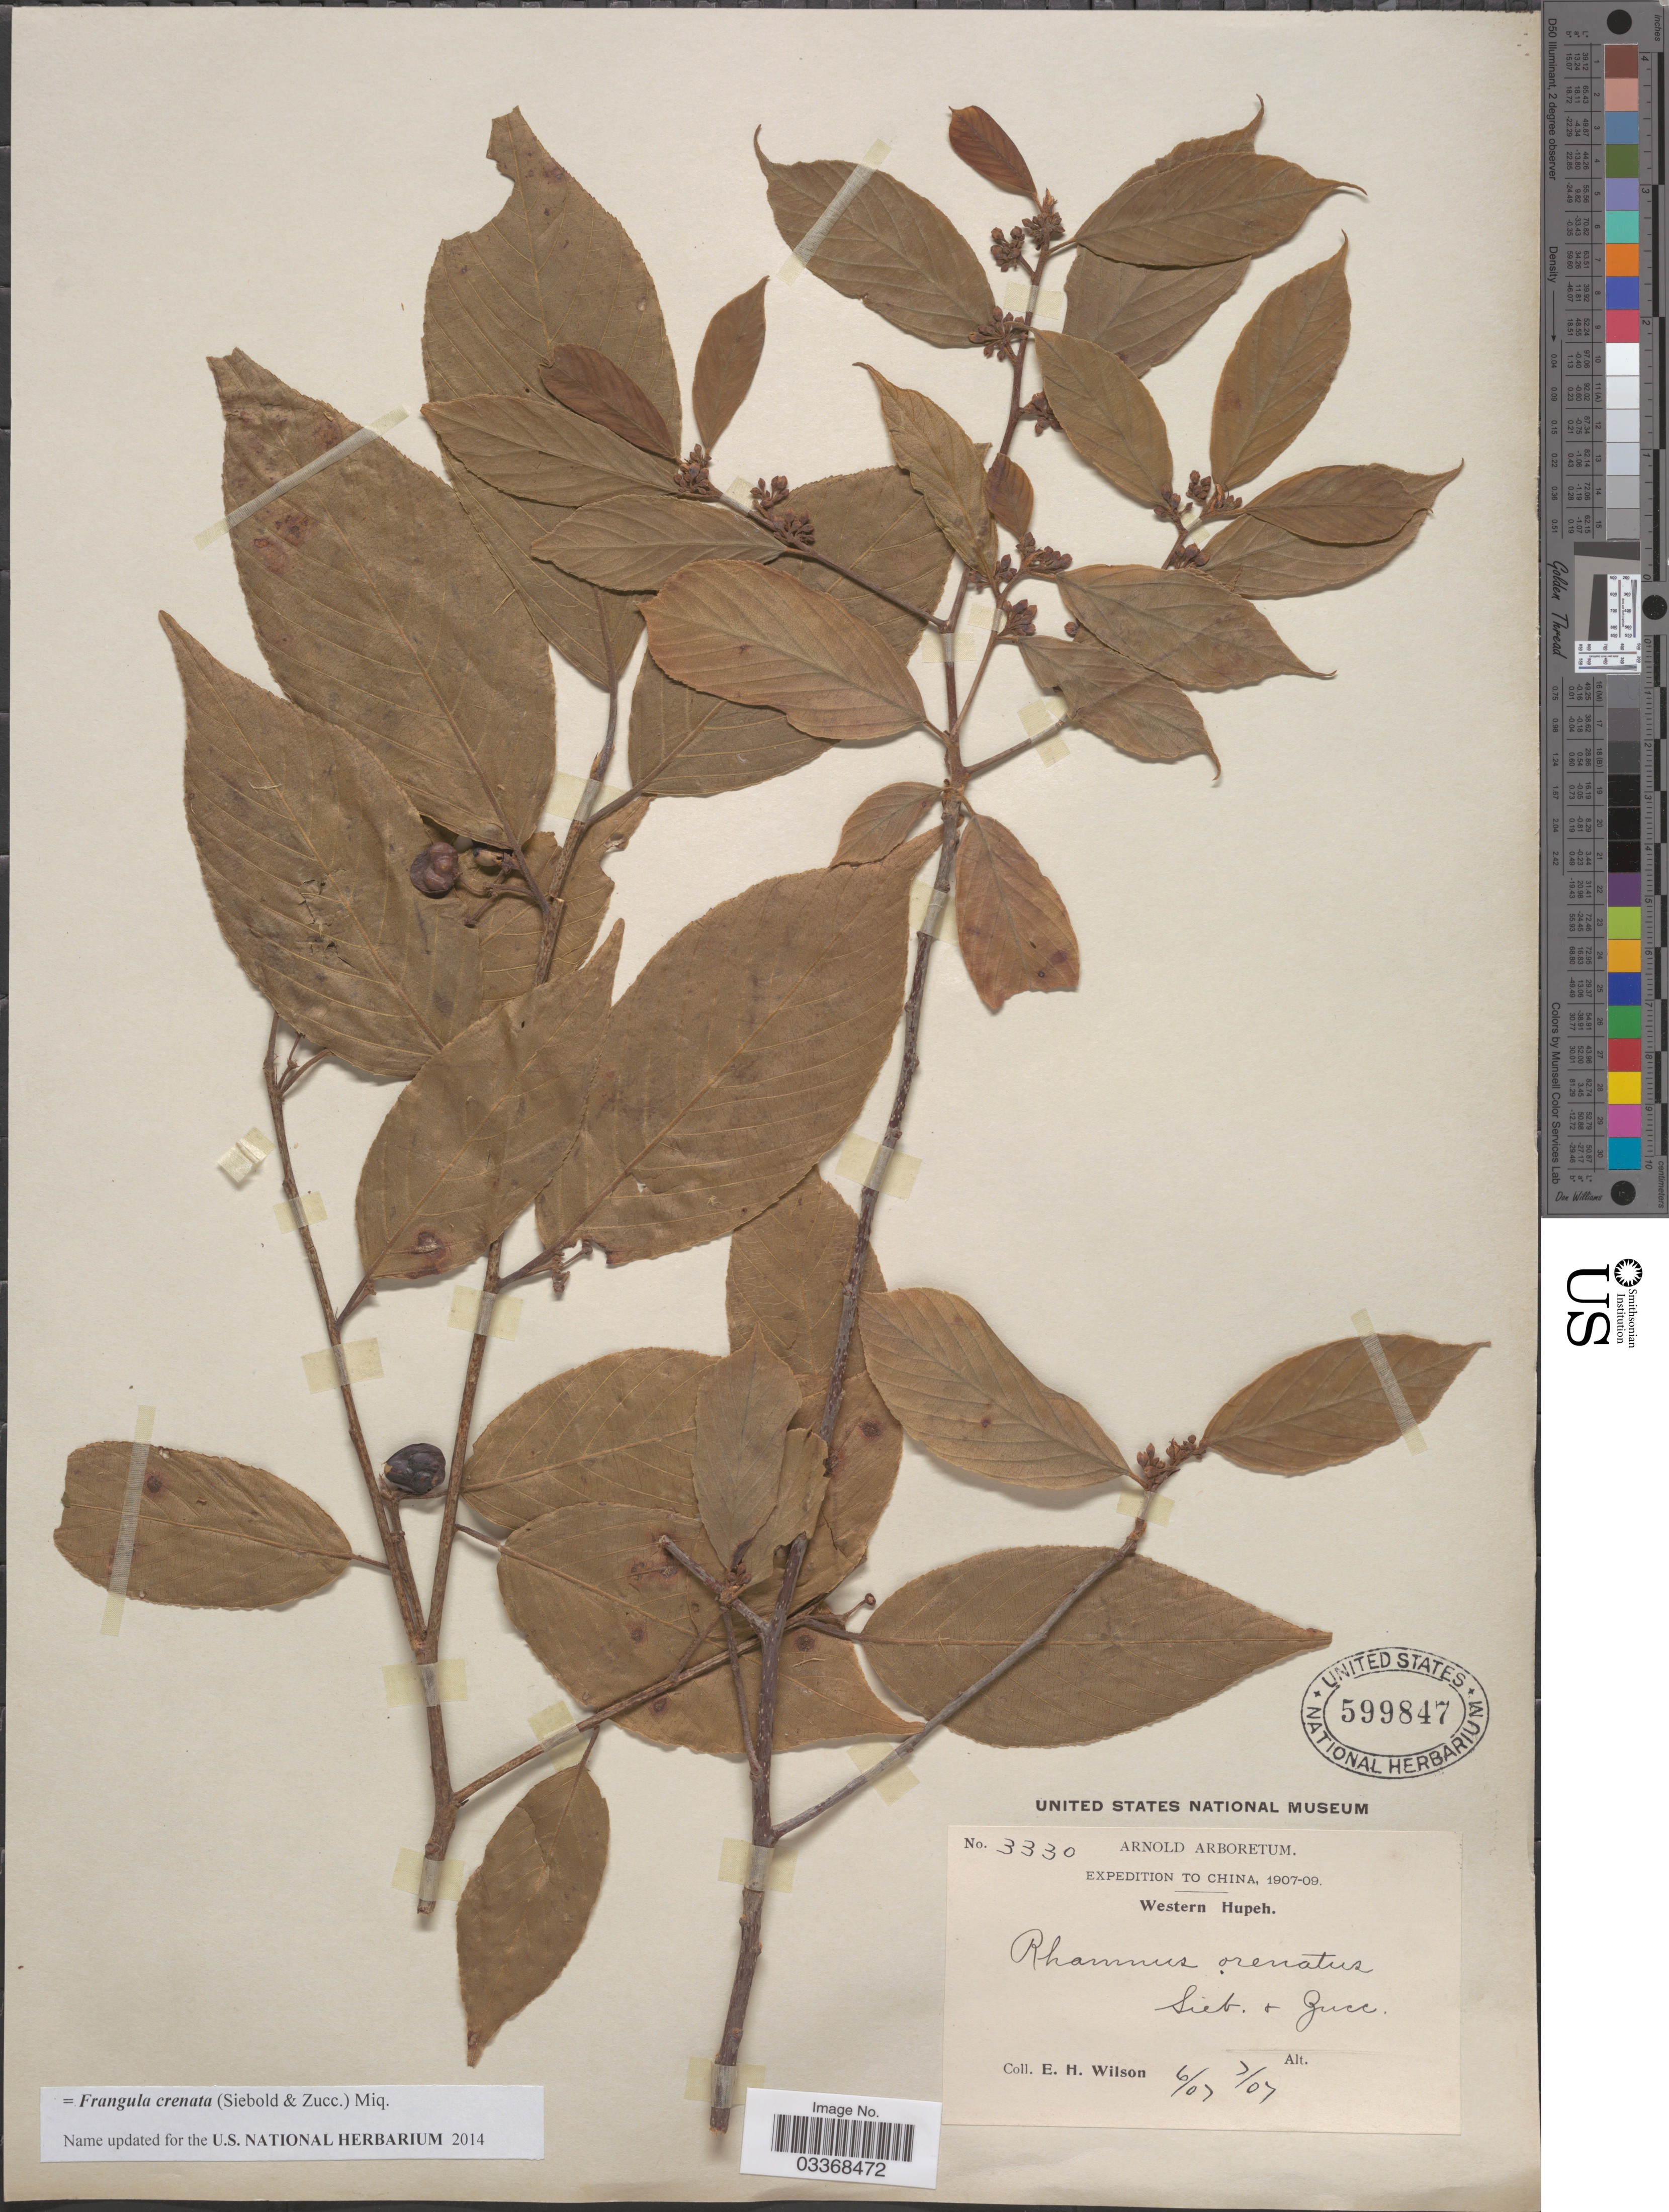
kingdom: Plantae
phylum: Tracheophyta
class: Magnoliopsida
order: Rosales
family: Rhamnaceae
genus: Frangula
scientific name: Frangula crenata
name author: (Siebold & Zucc.) Miq.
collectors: E. Wilson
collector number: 3330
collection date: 1907-06/1907-07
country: China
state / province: Hubei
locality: Western Hupeh.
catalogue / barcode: US 599847